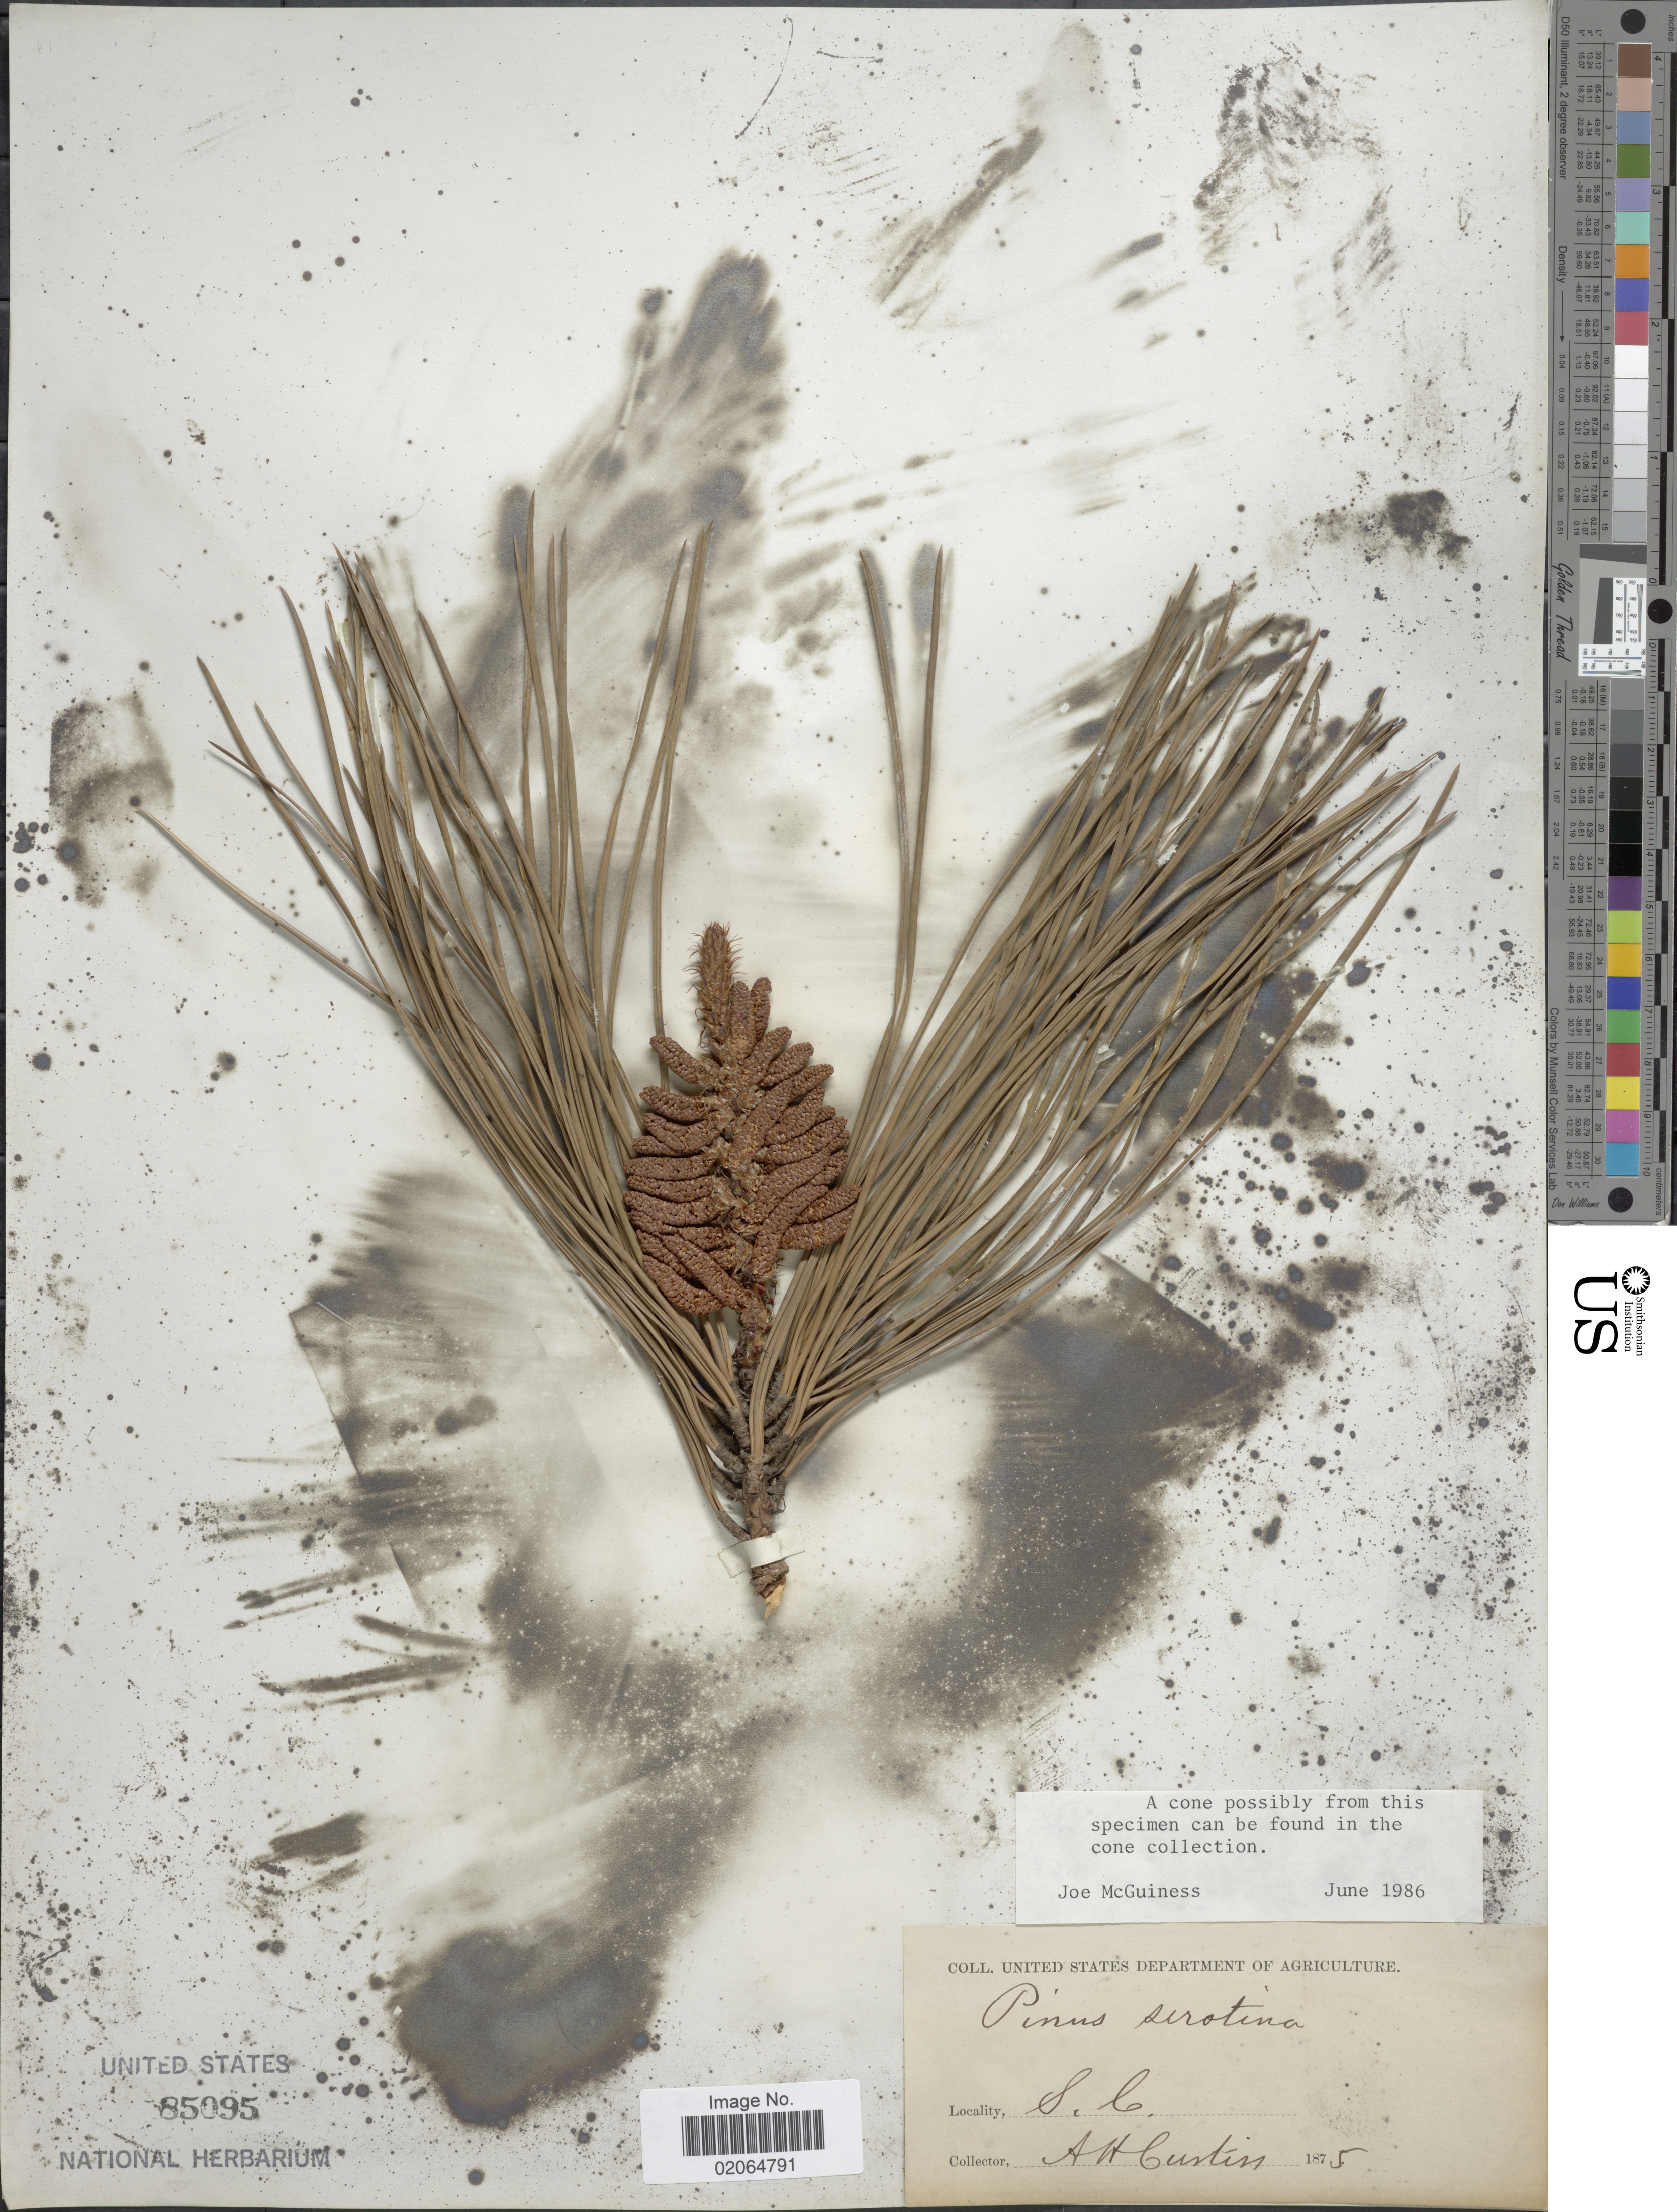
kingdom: Plantae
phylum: Tracheophyta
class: Pinopsida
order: Pinales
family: Pinaceae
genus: Pinus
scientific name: Pinus serotina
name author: Michx.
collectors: A. H. Curtiss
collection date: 1875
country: United States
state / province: South Carolina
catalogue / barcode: US 85095